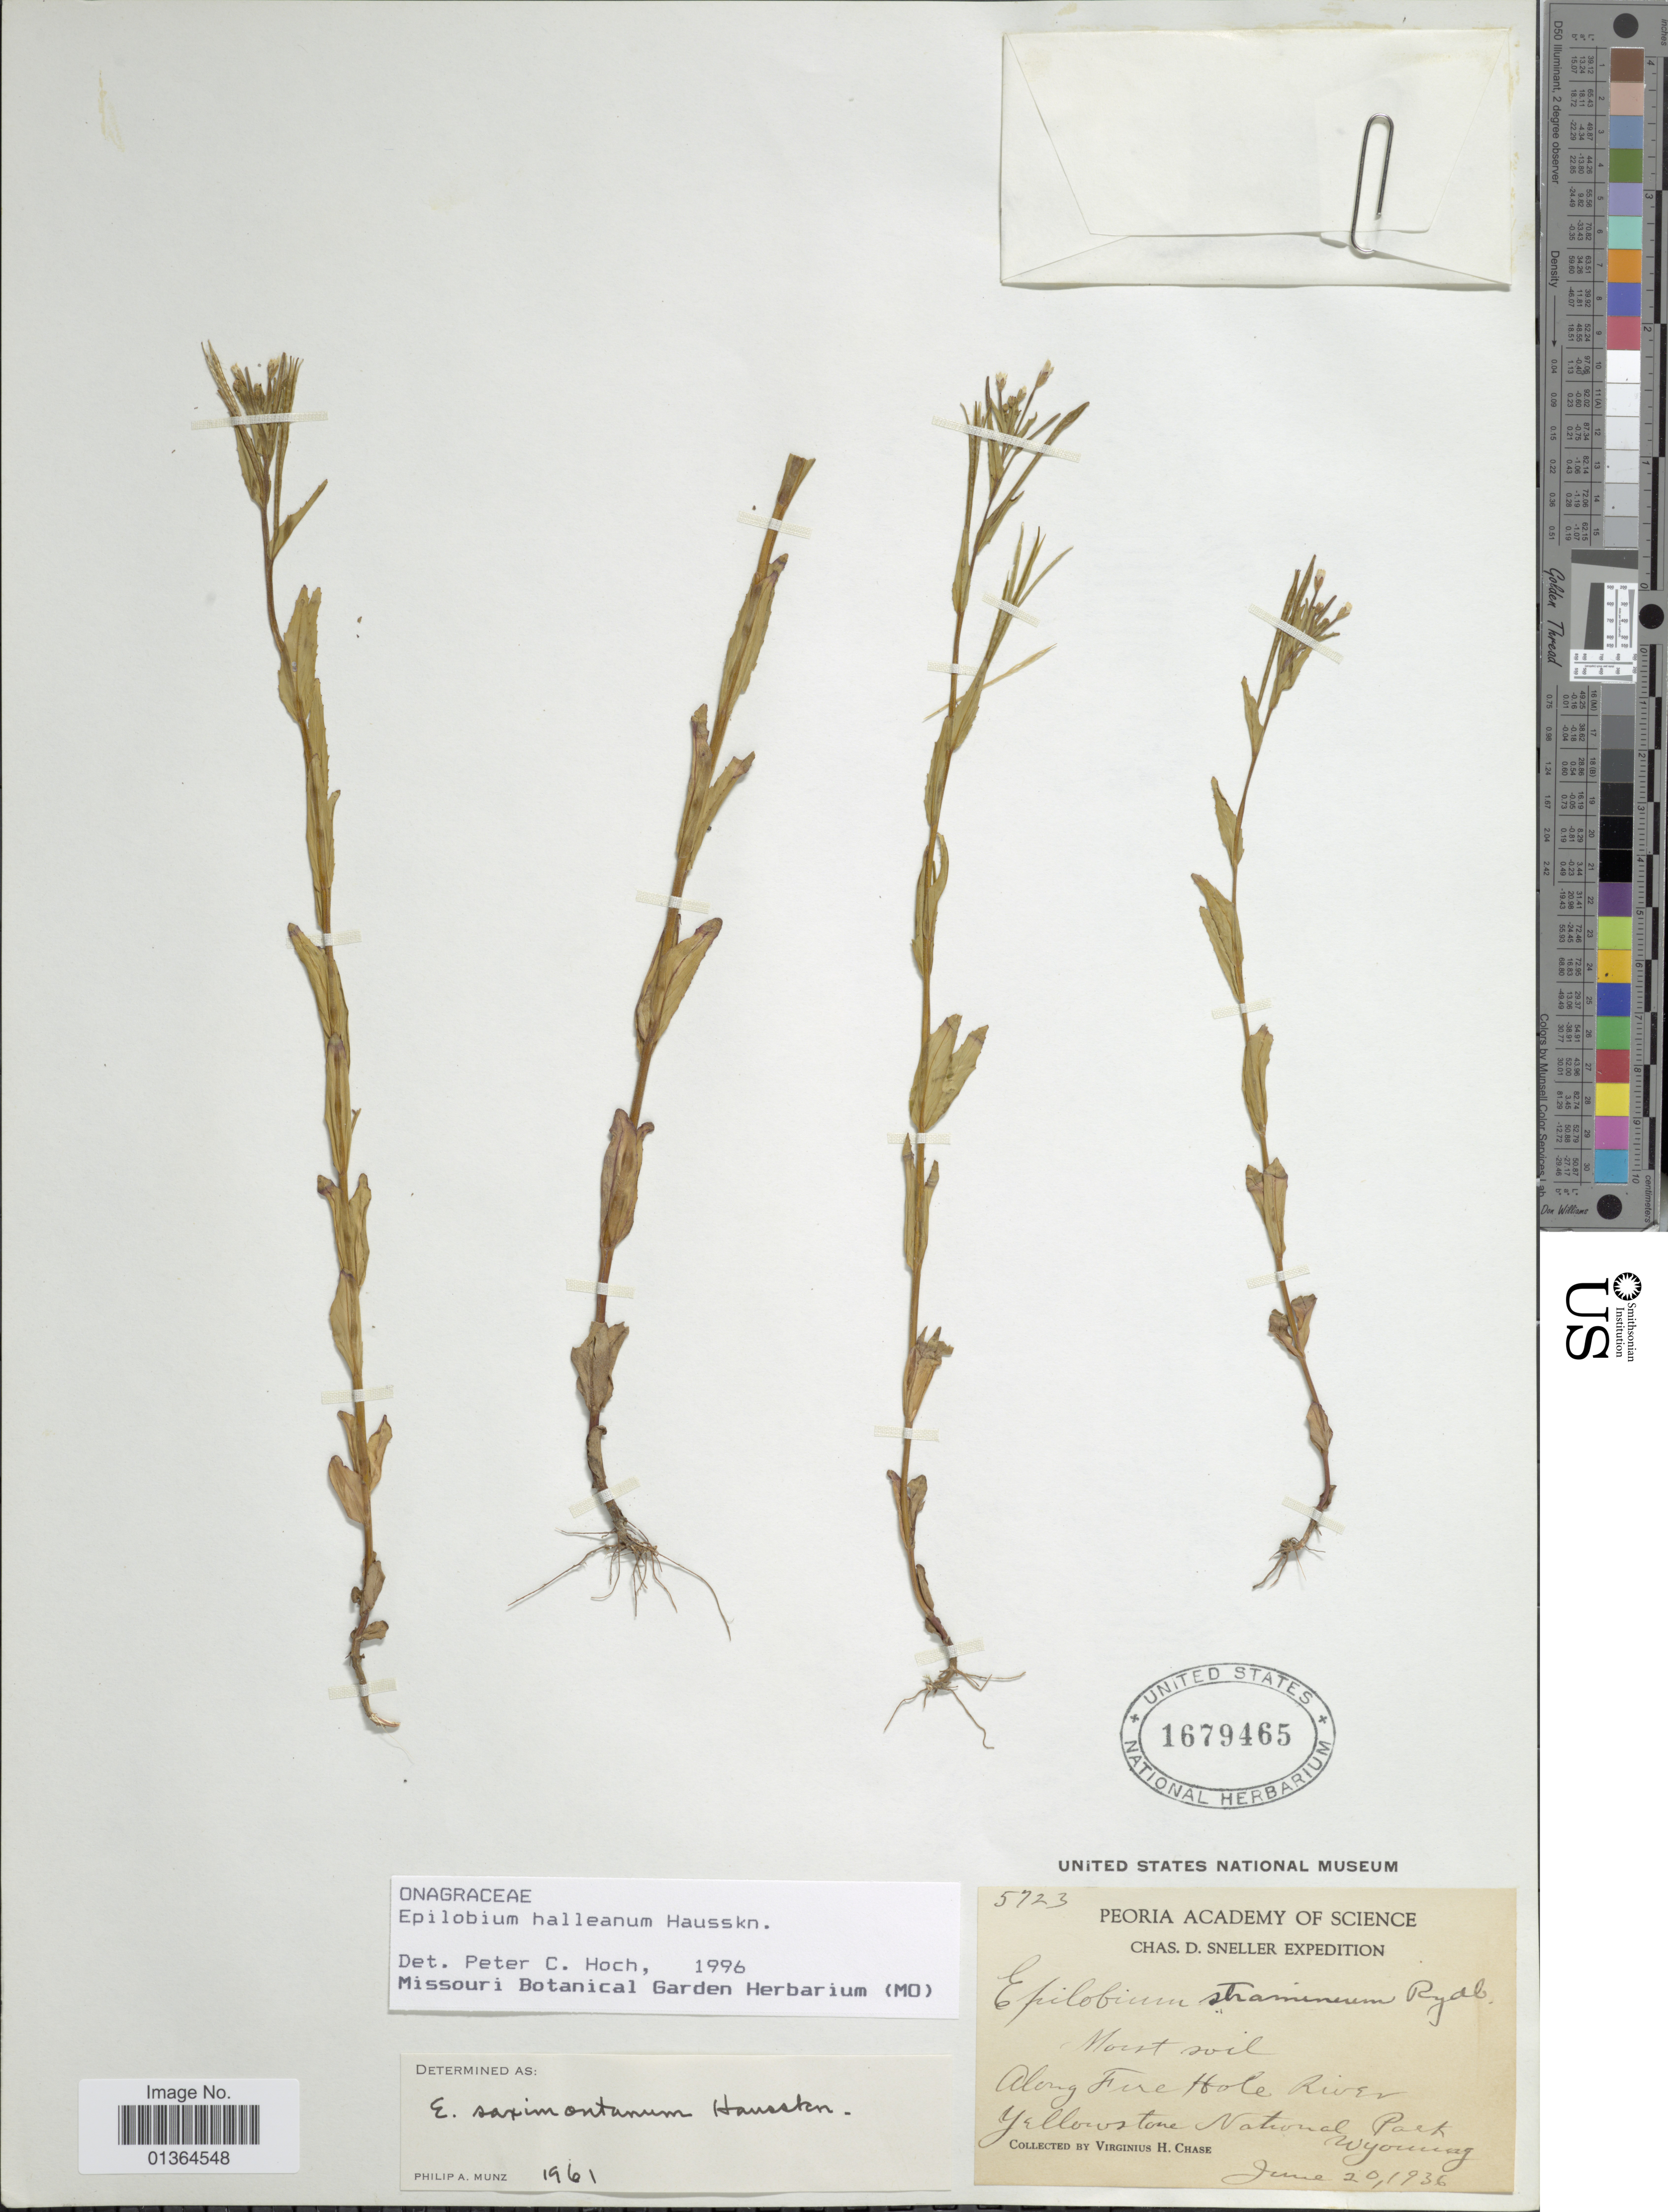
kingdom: Plantae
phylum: Tracheophyta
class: Magnoliopsida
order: Myrtales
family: Onagraceae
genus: Epilobium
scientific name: Epilobium hallianum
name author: Hausskn.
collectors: V. H. Chase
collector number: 5723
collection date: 1936-06-20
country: United States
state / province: Wyoming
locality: Along Fire Hole River, Yellowstone National Park.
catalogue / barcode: US 1679465